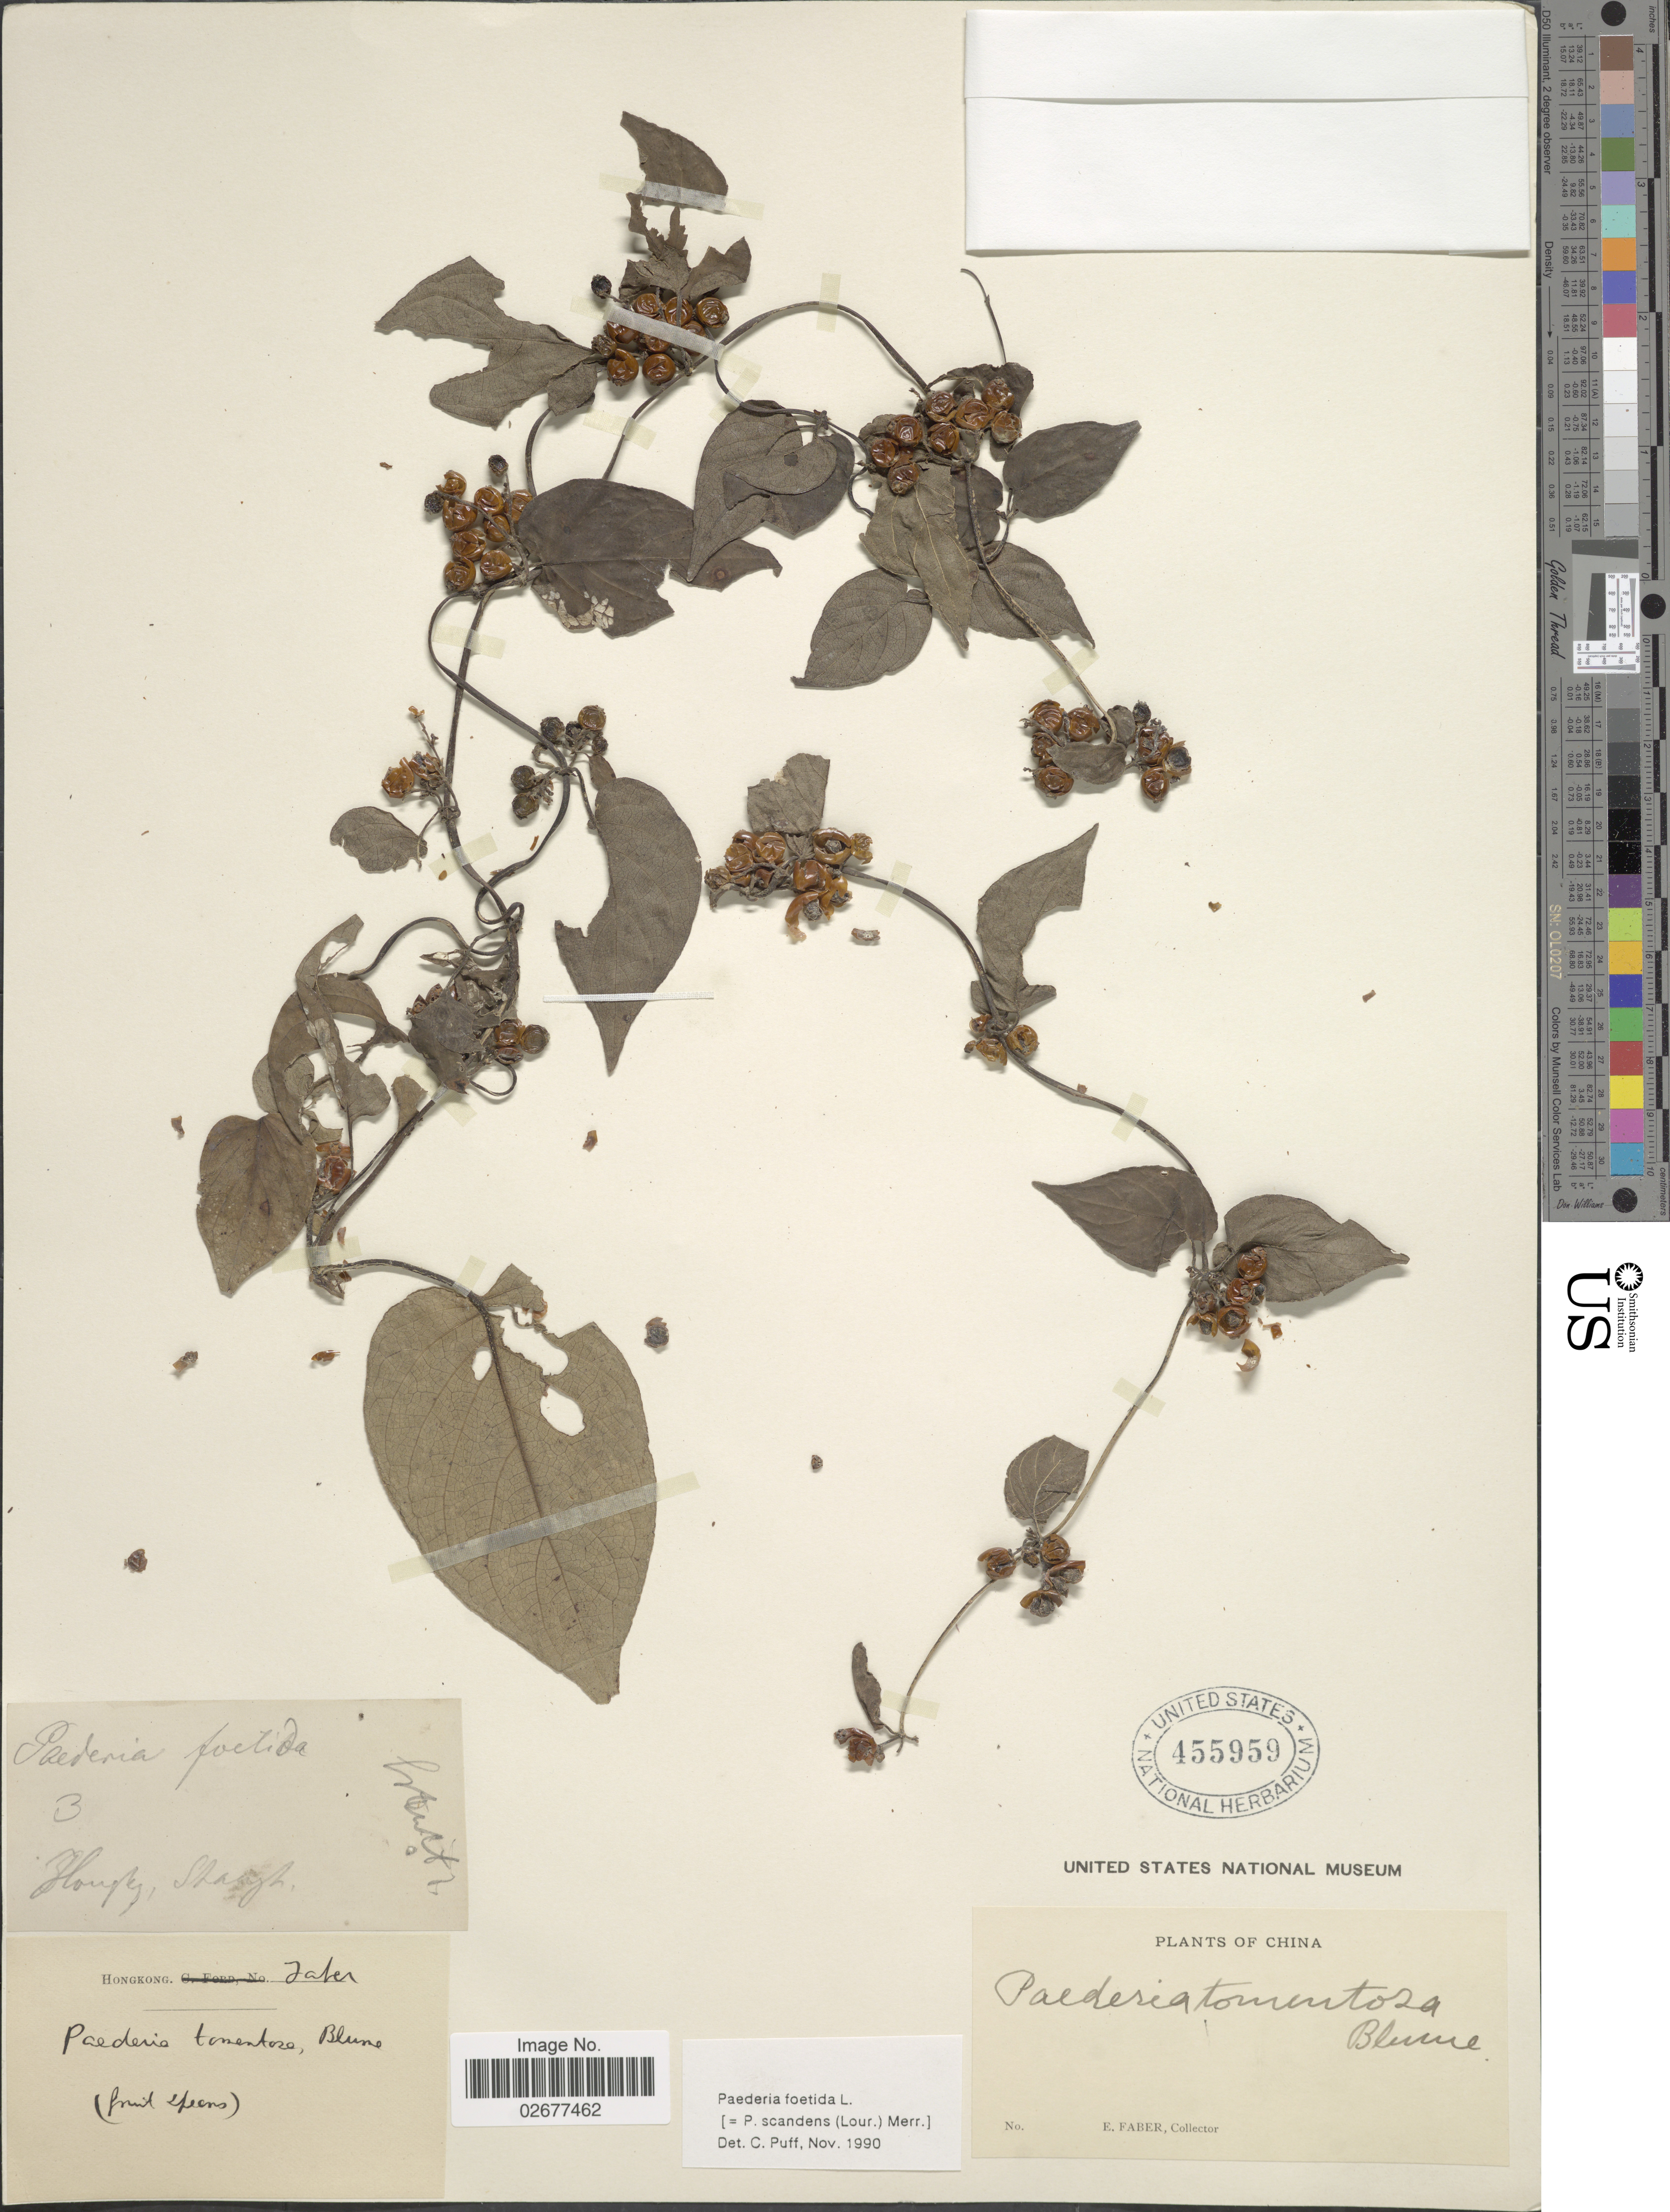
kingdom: Plantae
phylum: Tracheophyta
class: Magnoliopsida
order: Gentianales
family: Rubiaceae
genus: Paederia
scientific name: Paederia foetida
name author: L.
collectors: E. Faber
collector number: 3?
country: China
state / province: Hong Kong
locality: Houpy, Shangh. [interpreted]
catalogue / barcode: US 455959